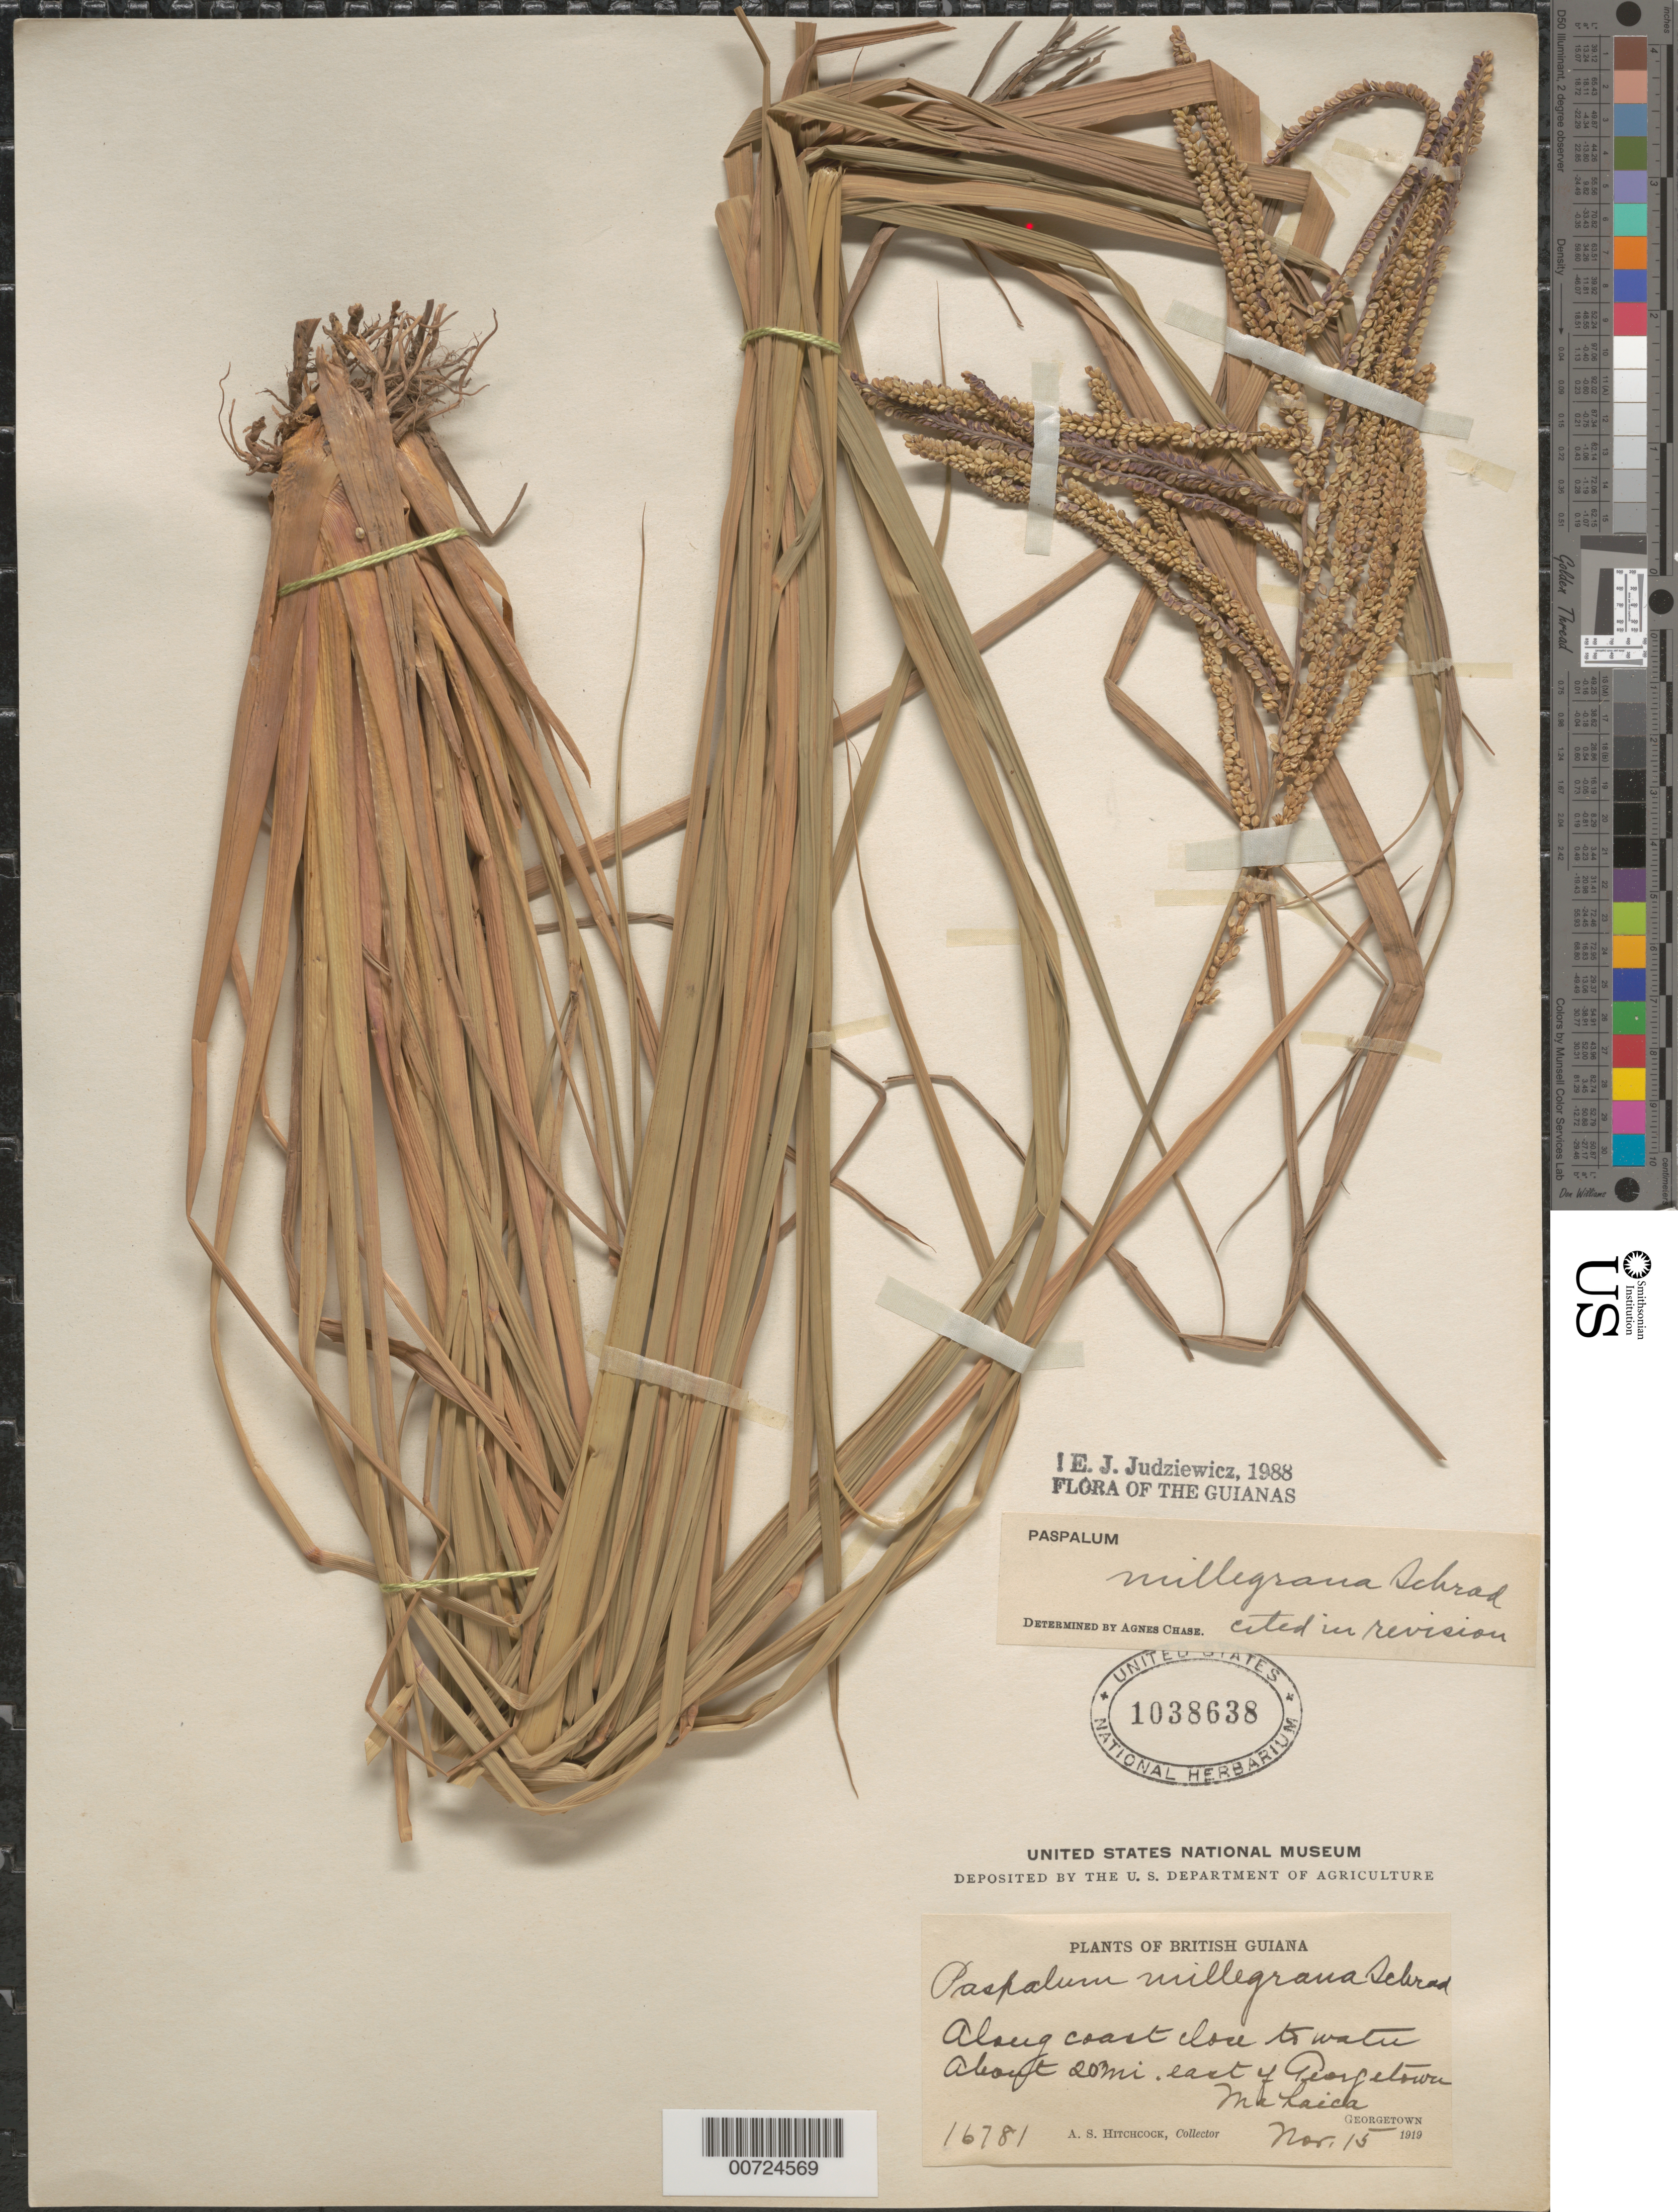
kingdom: Plantae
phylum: Tracheophyta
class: Liliopsida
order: Poales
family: Poaceae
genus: Paspalum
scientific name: Paspalum millegrana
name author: Schrad.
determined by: Judziewicz, E. J.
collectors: A. S. Hitchcock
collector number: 16781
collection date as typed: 15-Nov-19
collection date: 1919-11-15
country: Guyana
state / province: Demerara-Mahaica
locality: Mahaica, on coast 20 miles east of Georgetown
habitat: Along coast close to water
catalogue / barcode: US 1038638